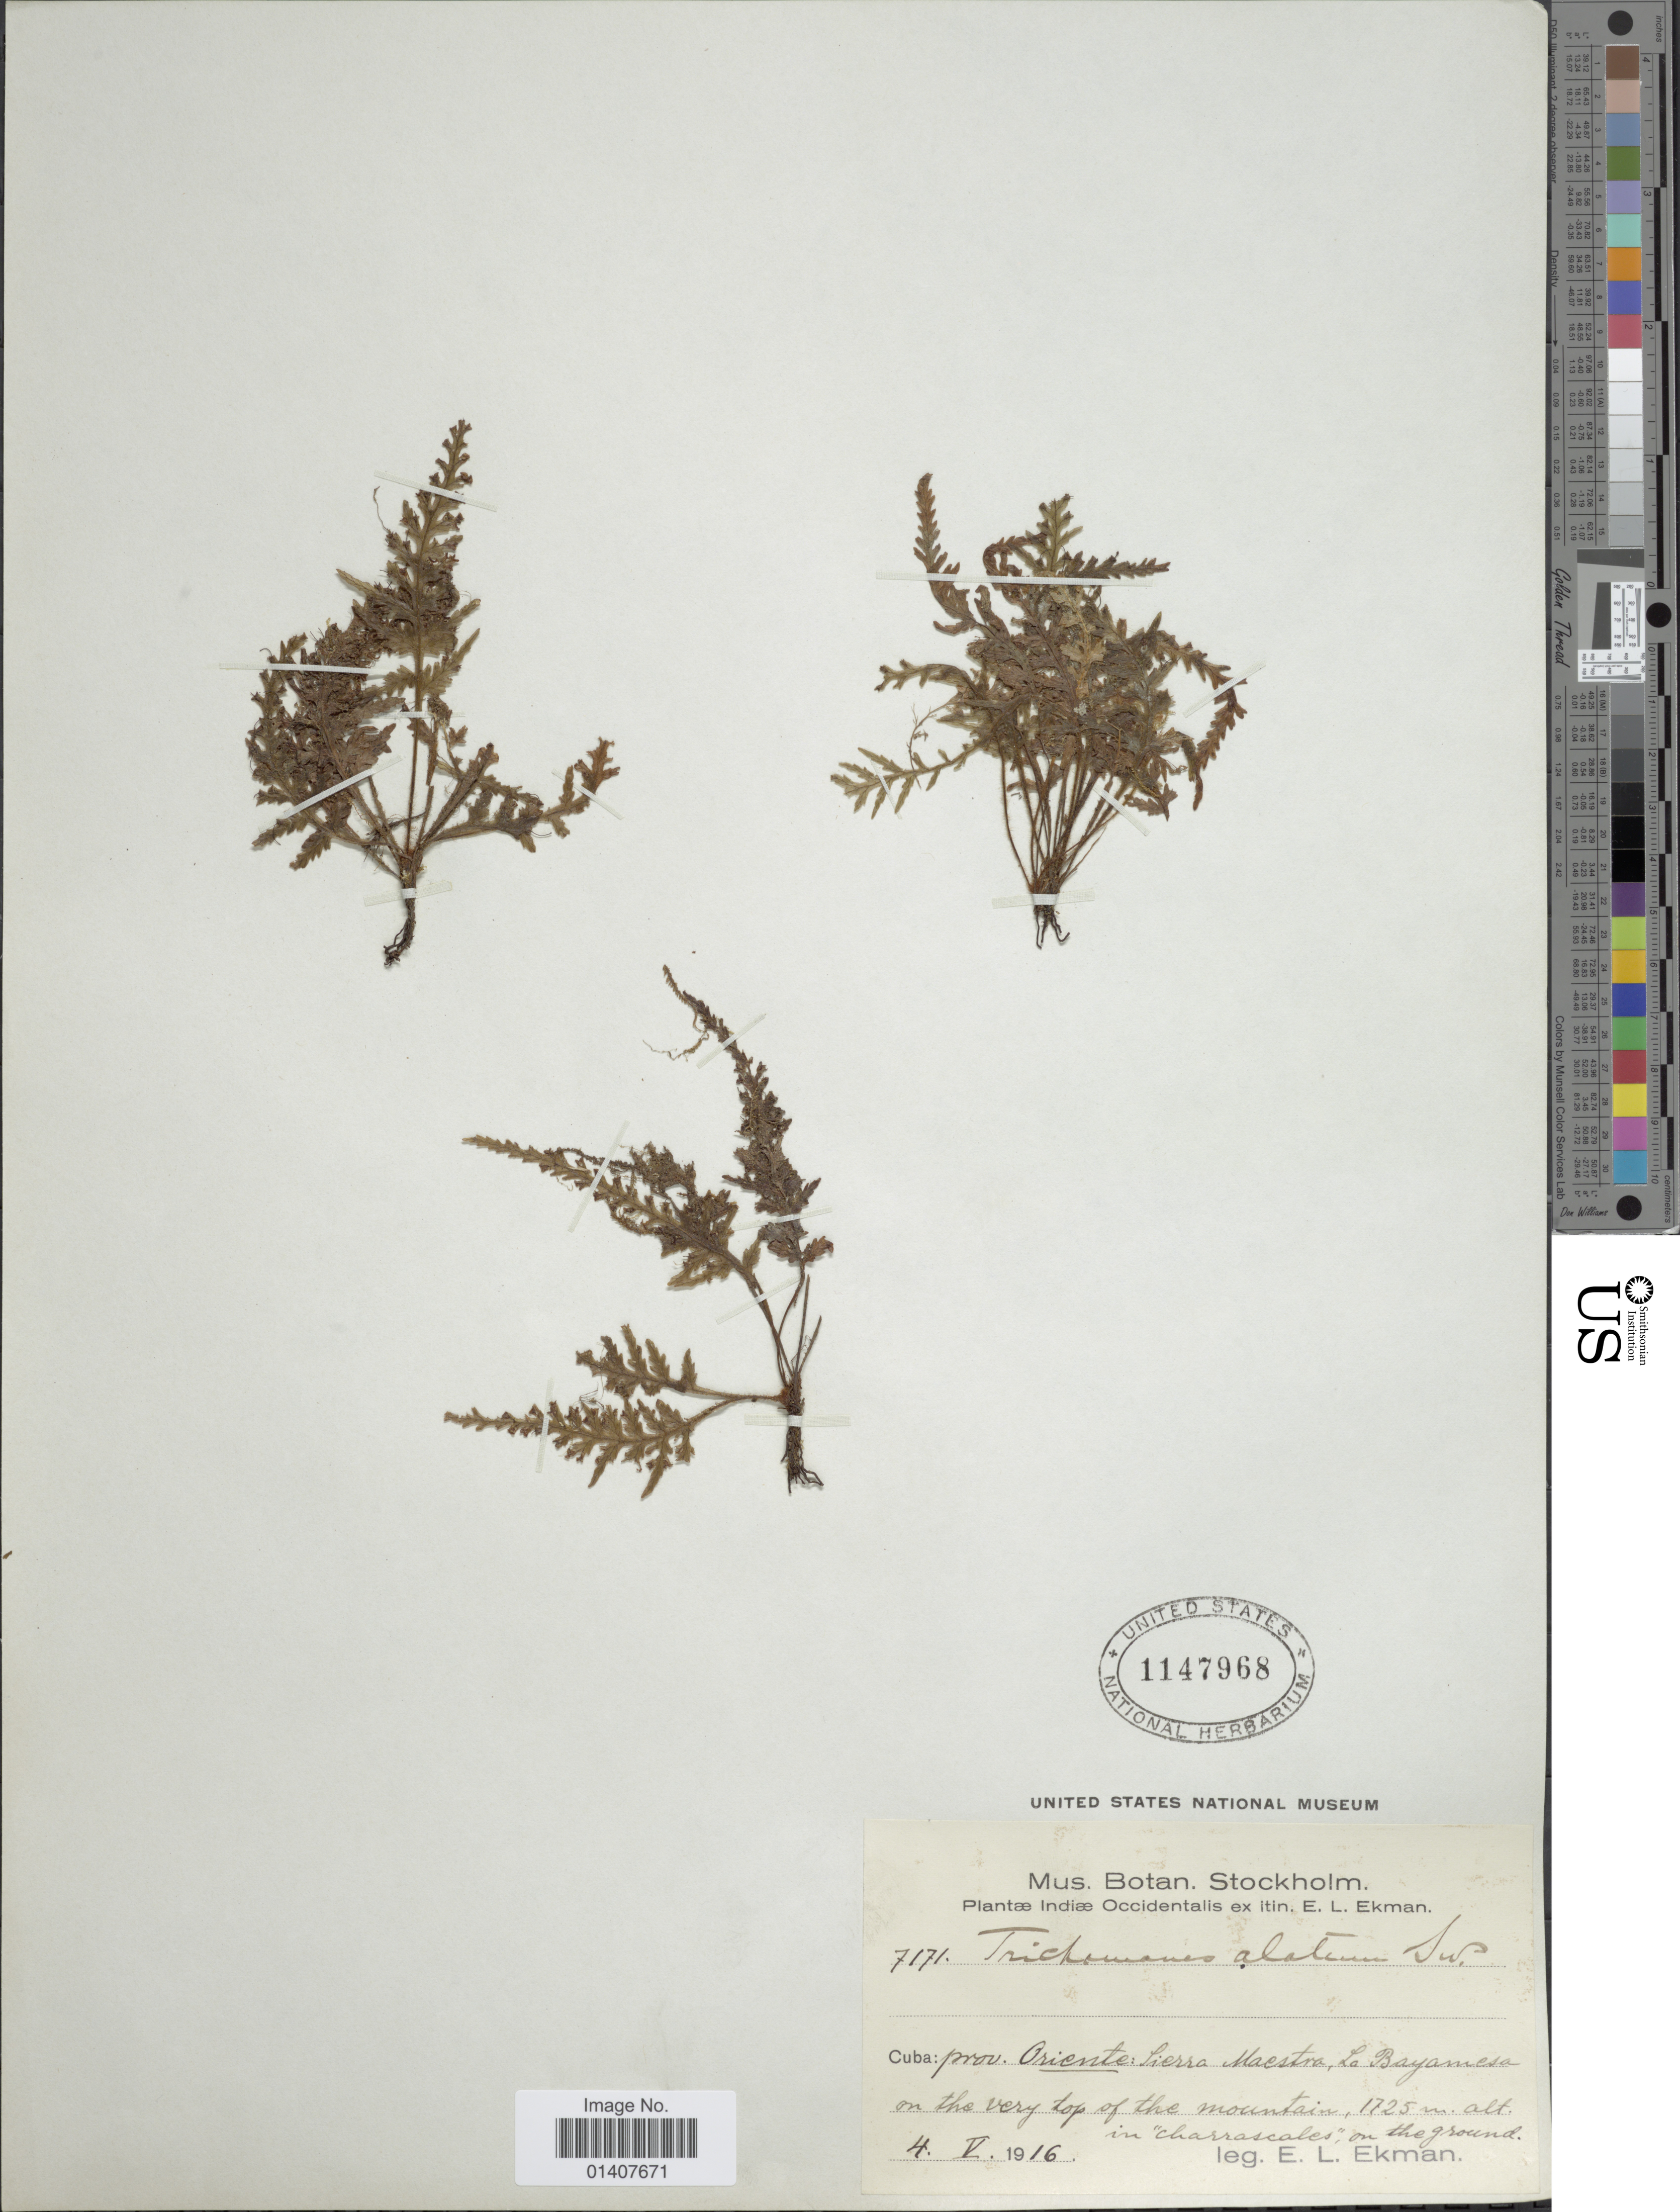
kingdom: Plantae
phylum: Tracheophyta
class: Polypodiopsida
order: Hymenophyllales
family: Hymenophyllaceae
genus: Trichomanes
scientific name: Trichomanes alatum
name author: Sw.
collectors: E. L. Ekman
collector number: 7171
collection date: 1916-05-04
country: Cuba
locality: Prov. Oriente: Sierra Maestra, La Bayamesa on the very top of the mountain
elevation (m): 1725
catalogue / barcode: US 1147968